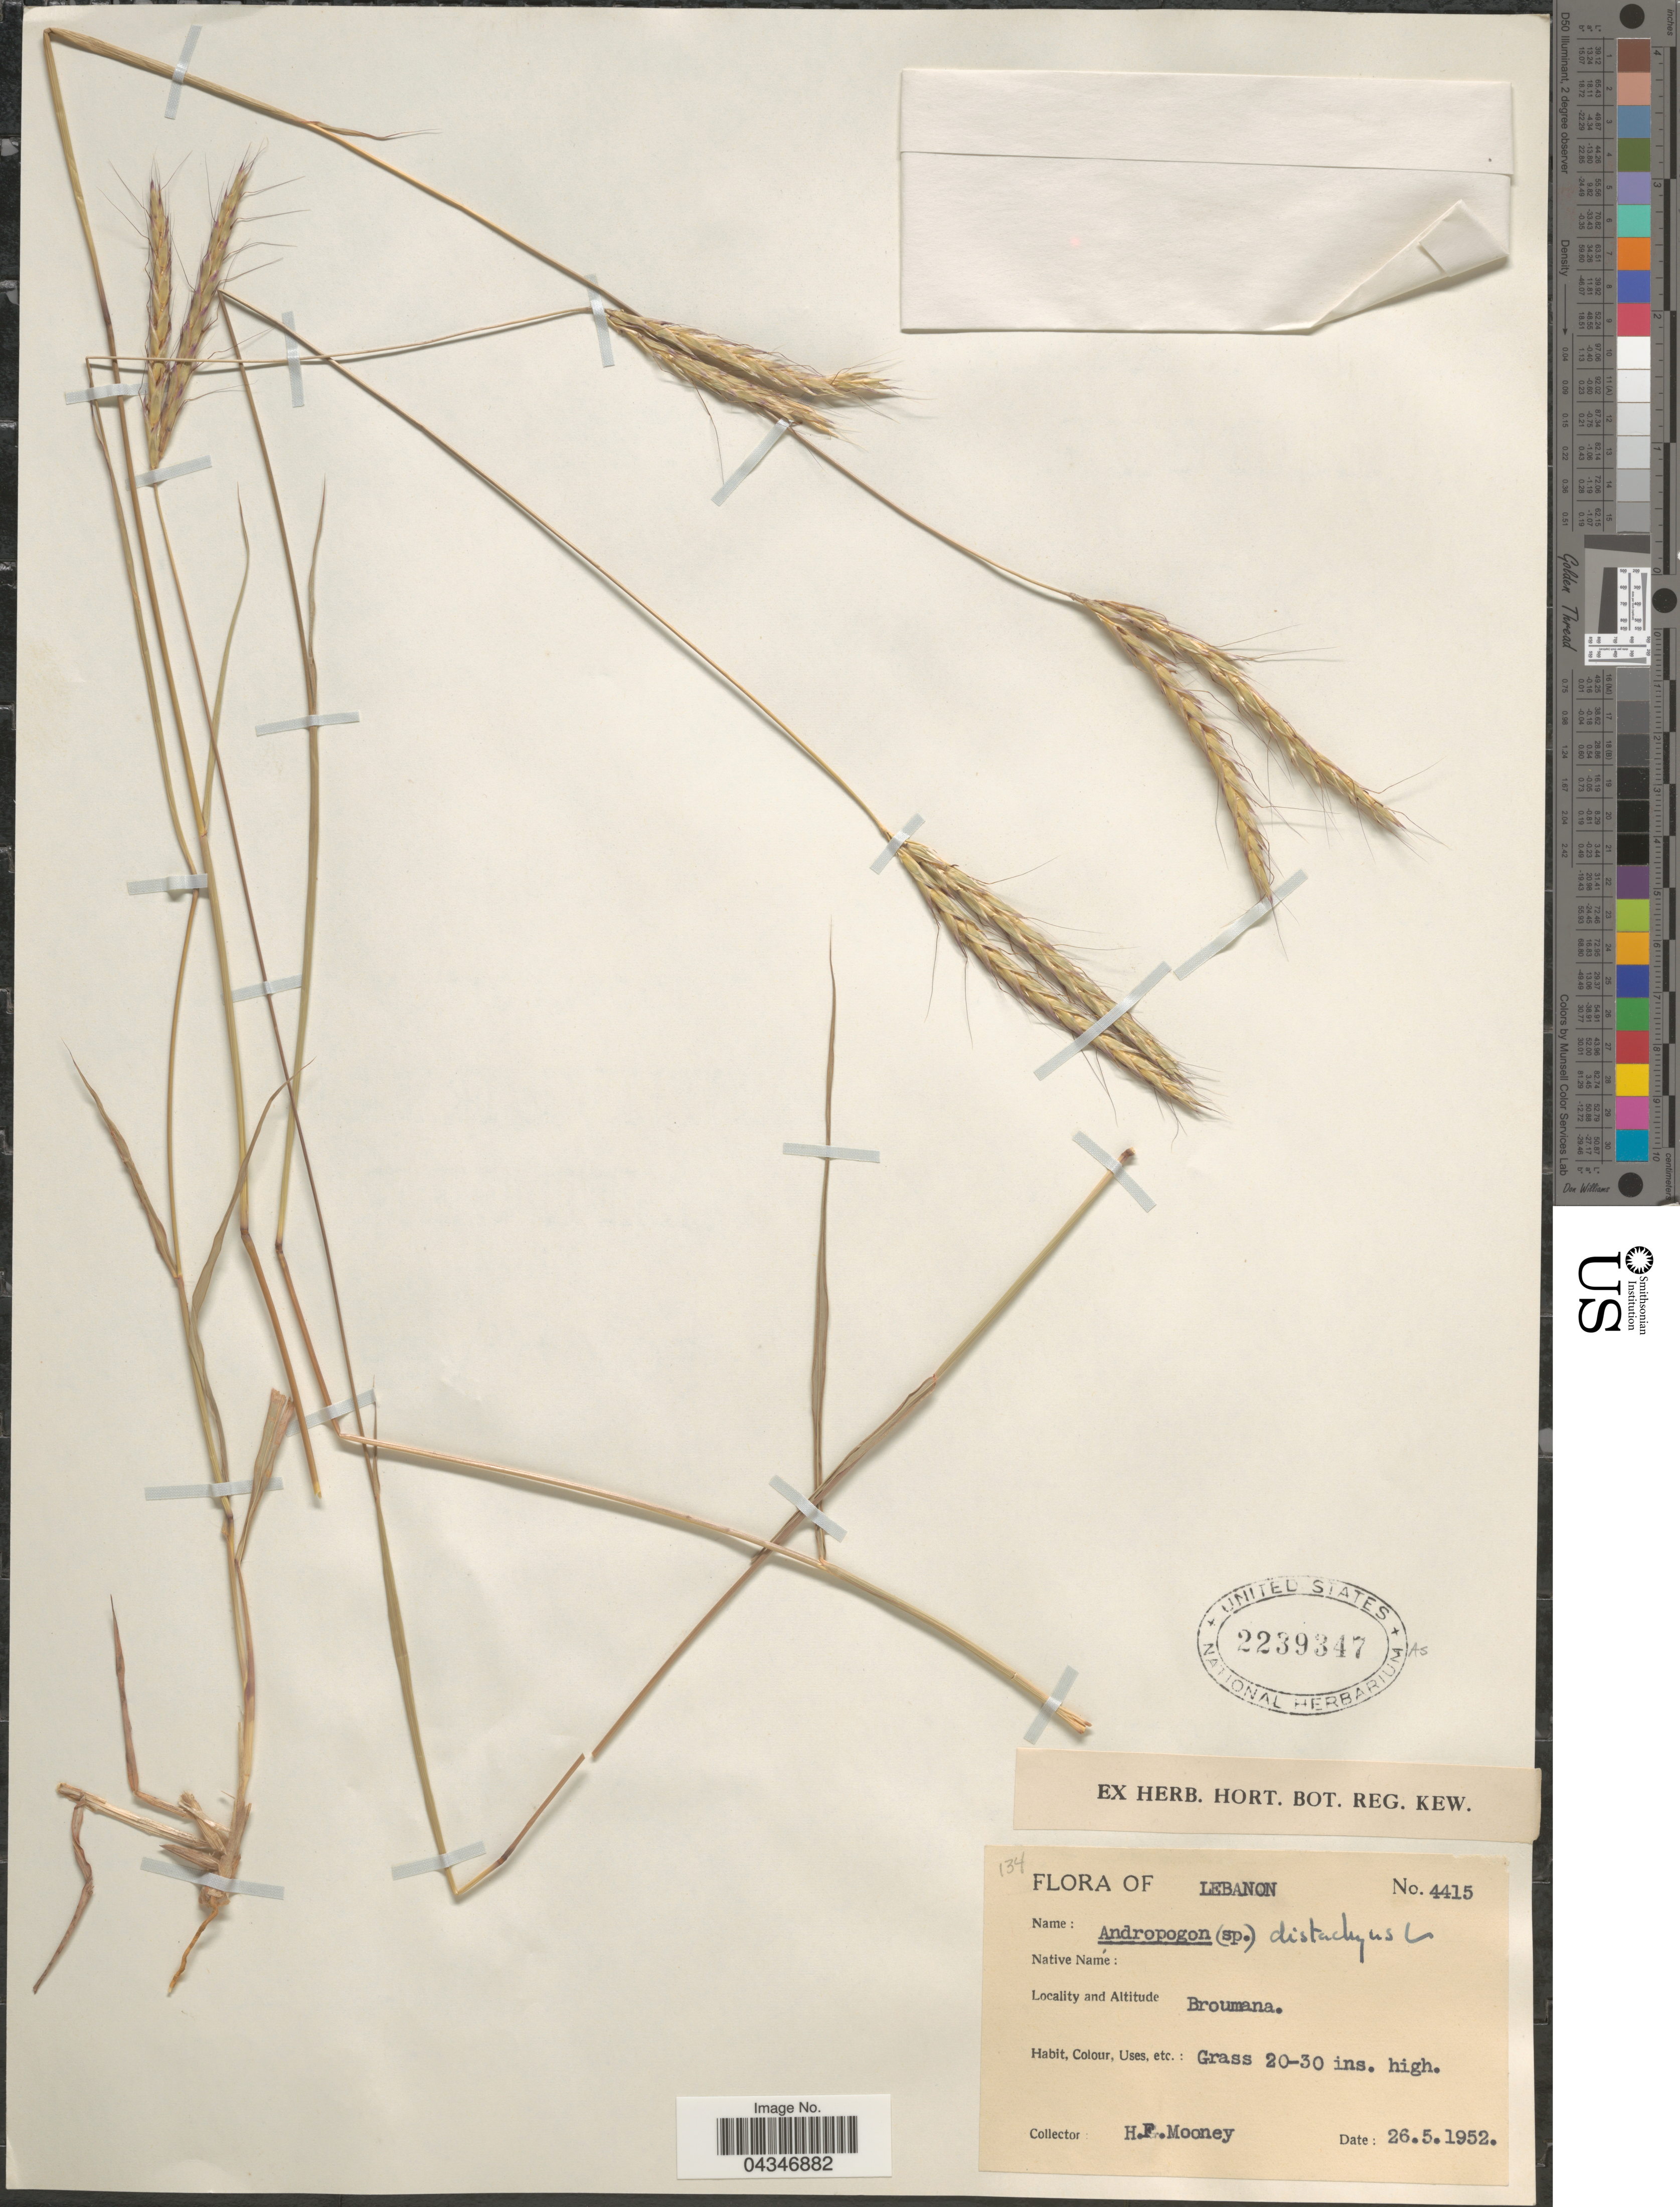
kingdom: Plantae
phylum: Tracheophyta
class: Liliopsida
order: Poales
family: Poaceae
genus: Andropogon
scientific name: Andropogon distachyos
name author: L.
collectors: H. Mooney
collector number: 4415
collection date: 1952-05-26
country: Lebanon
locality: Broumana.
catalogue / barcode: US 2239347